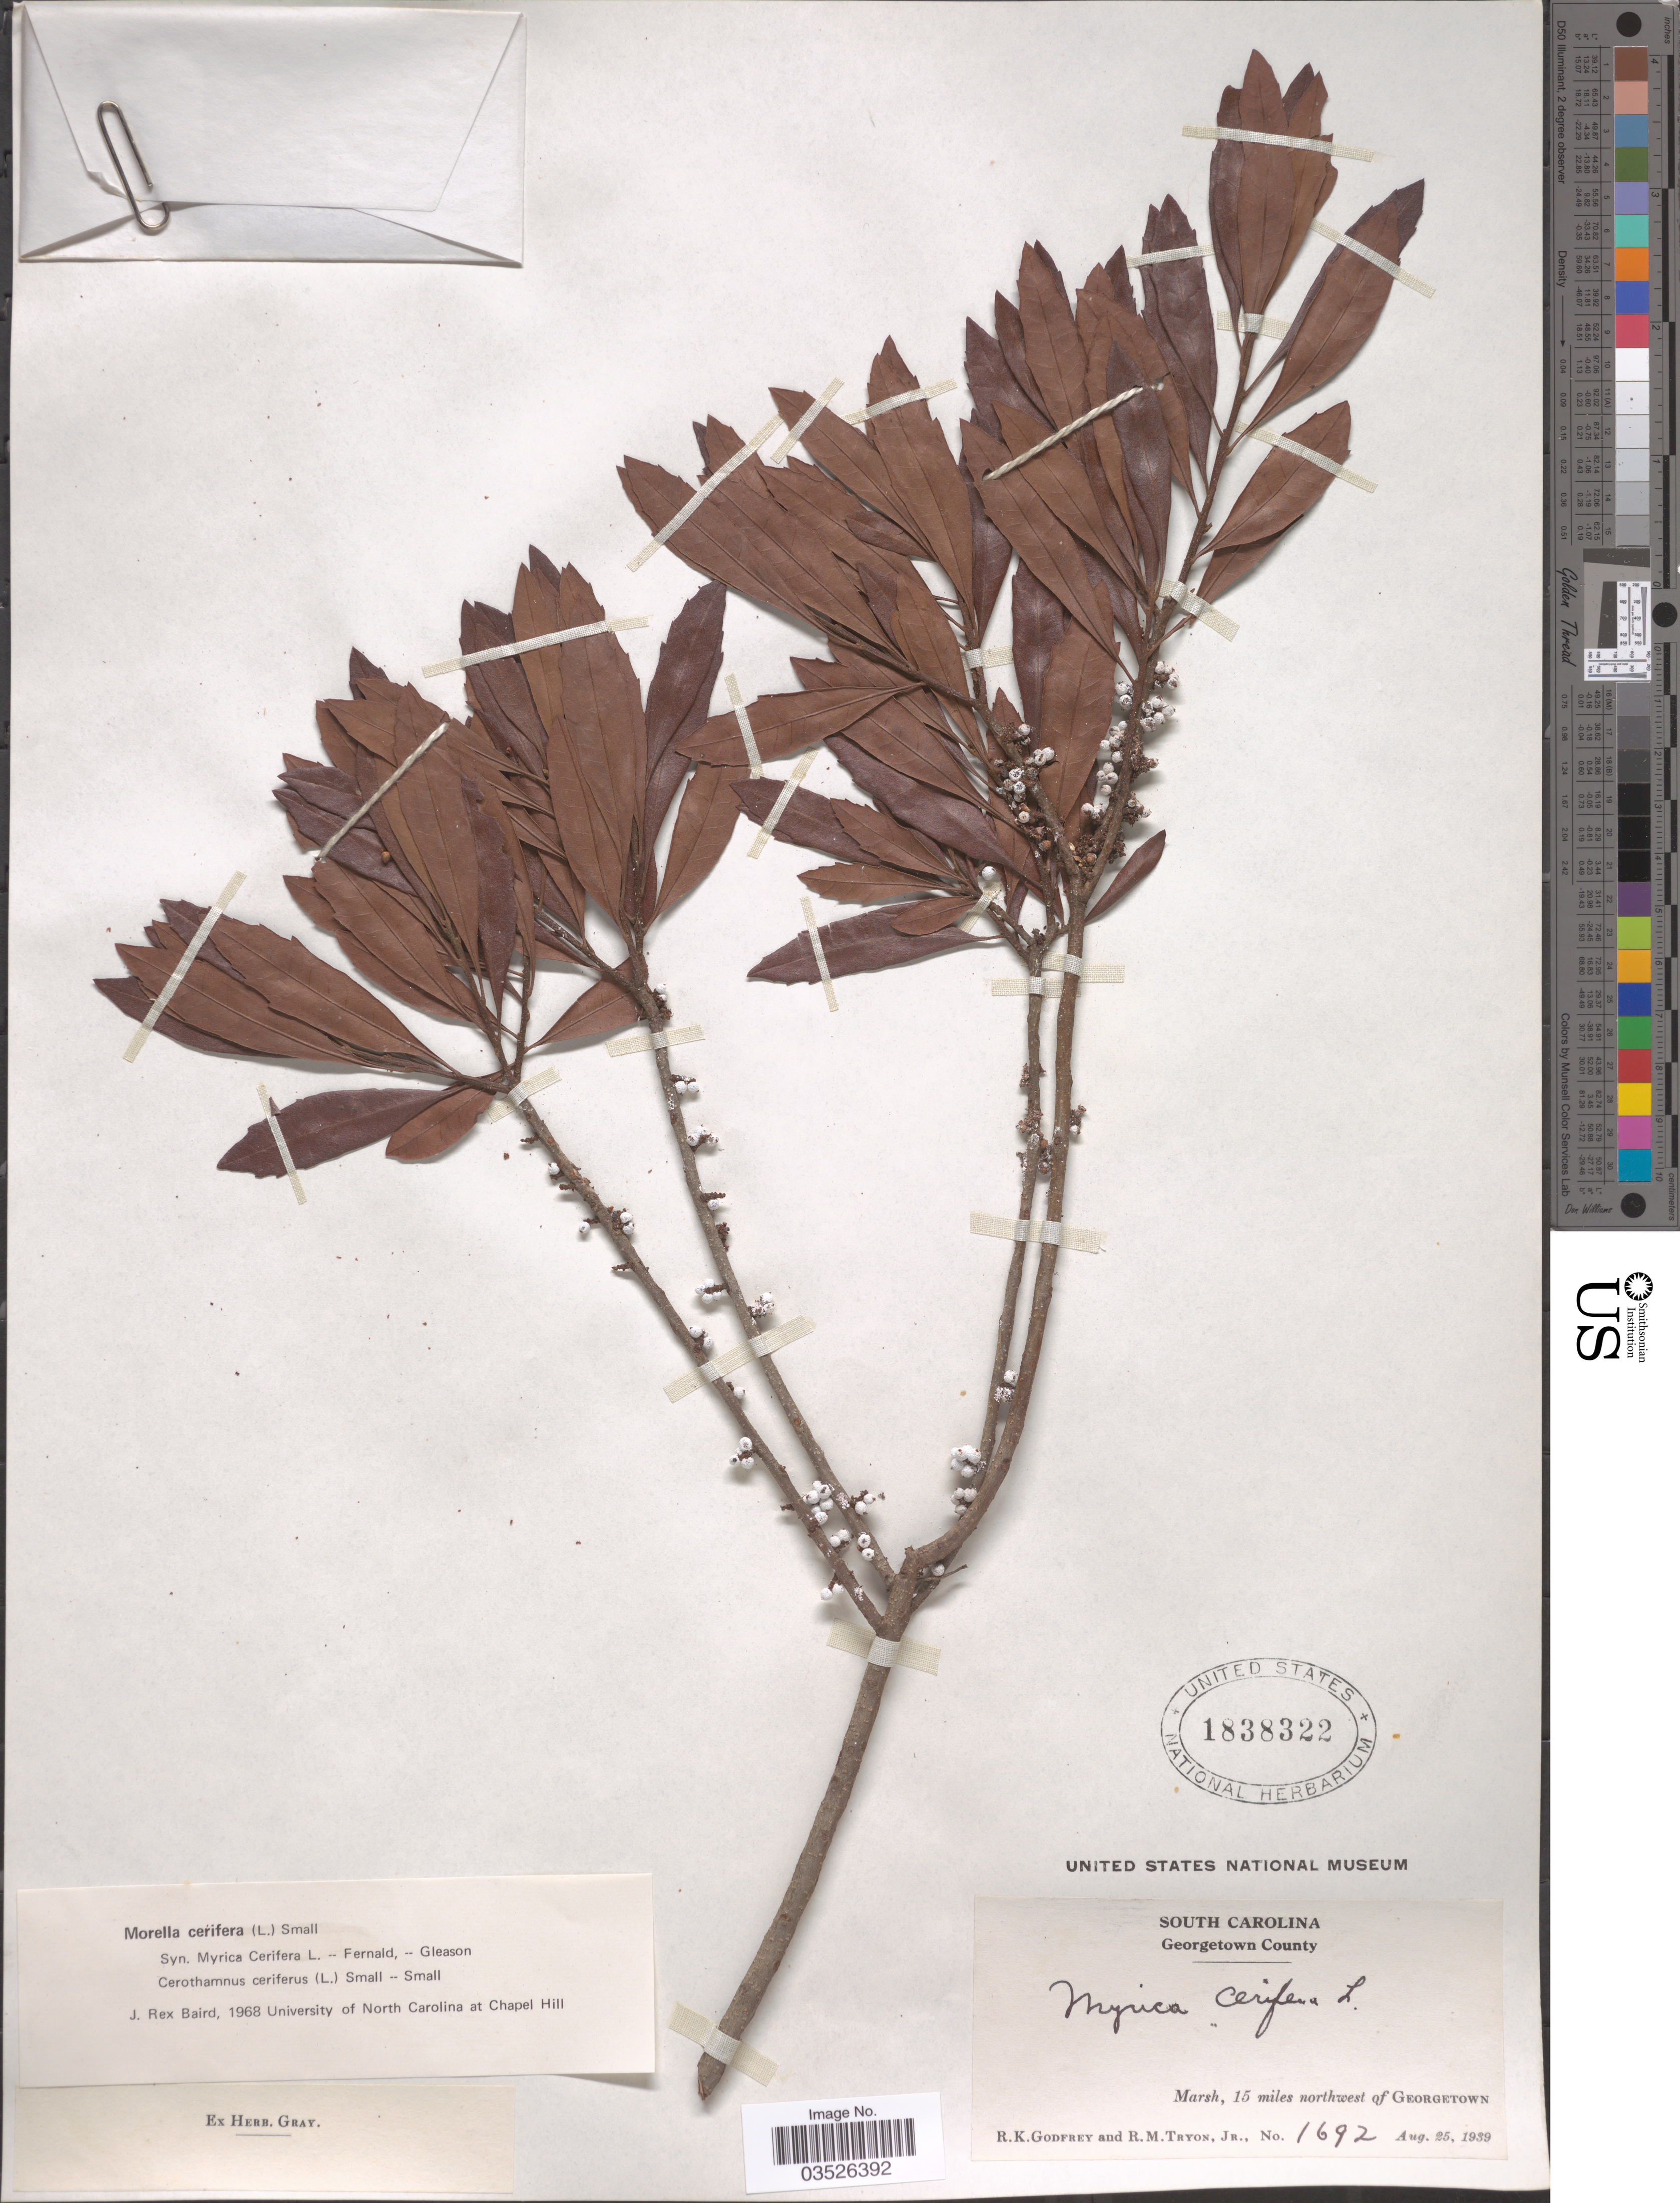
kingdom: Plantae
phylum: Tracheophyta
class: Magnoliopsida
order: Fagales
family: Myricaceae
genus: Morella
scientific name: Morella cerifera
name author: (L.) Small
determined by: Baird, James Rex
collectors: R. K. Godfrey & R. Tryon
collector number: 1692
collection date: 1939-08-25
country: United States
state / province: South Carolina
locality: Georgetown County. Marsh, 15 miles northwest of Georgetown.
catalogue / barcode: US 1838322